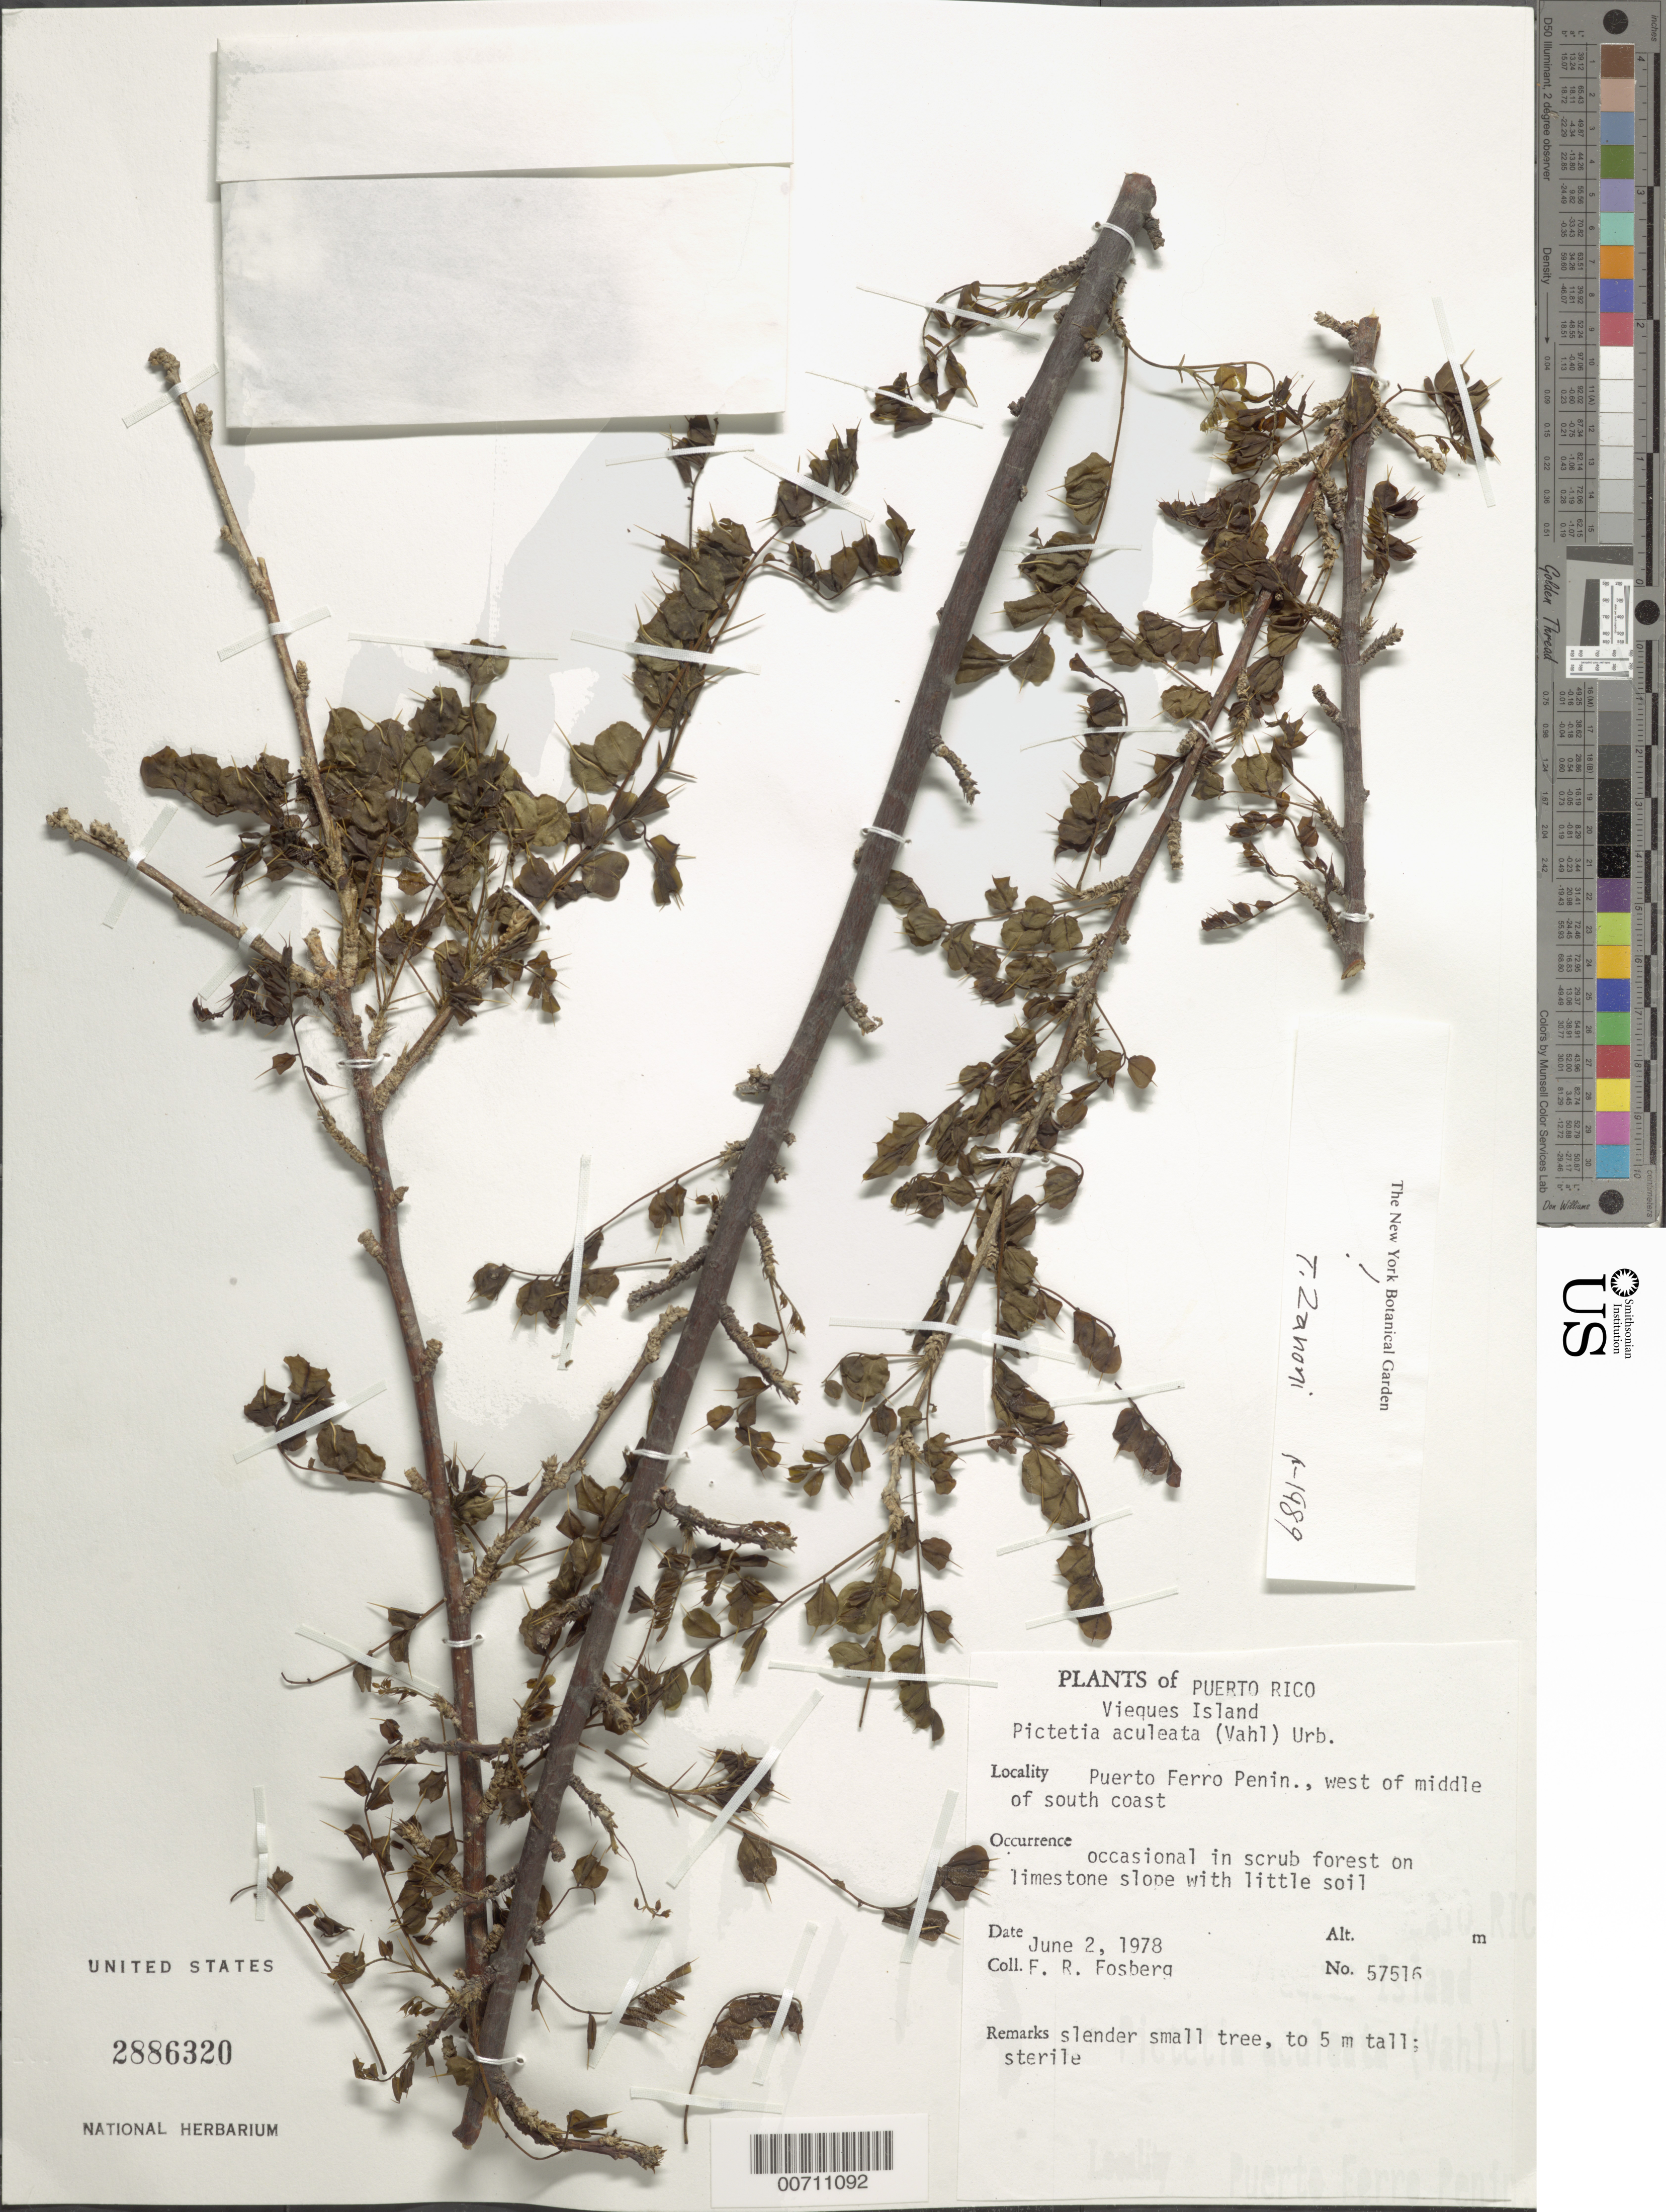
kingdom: Plantae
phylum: Tracheophyta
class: Magnoliopsida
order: Fabales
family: Fabaceae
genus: Pictetia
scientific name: Pictetia aculeata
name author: (Vahl) Urb.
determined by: Zanoni, T. A., (NY), New York Botanical Garden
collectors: F. R. Fosberg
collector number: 57516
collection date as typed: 02 Jun 1978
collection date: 1978-06-02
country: Puerto Rico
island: Vieques Island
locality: Puerto Ferro Penin., W of middle of S coast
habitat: In scrub forest on limestone slope w/little soil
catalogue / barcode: US 2886320